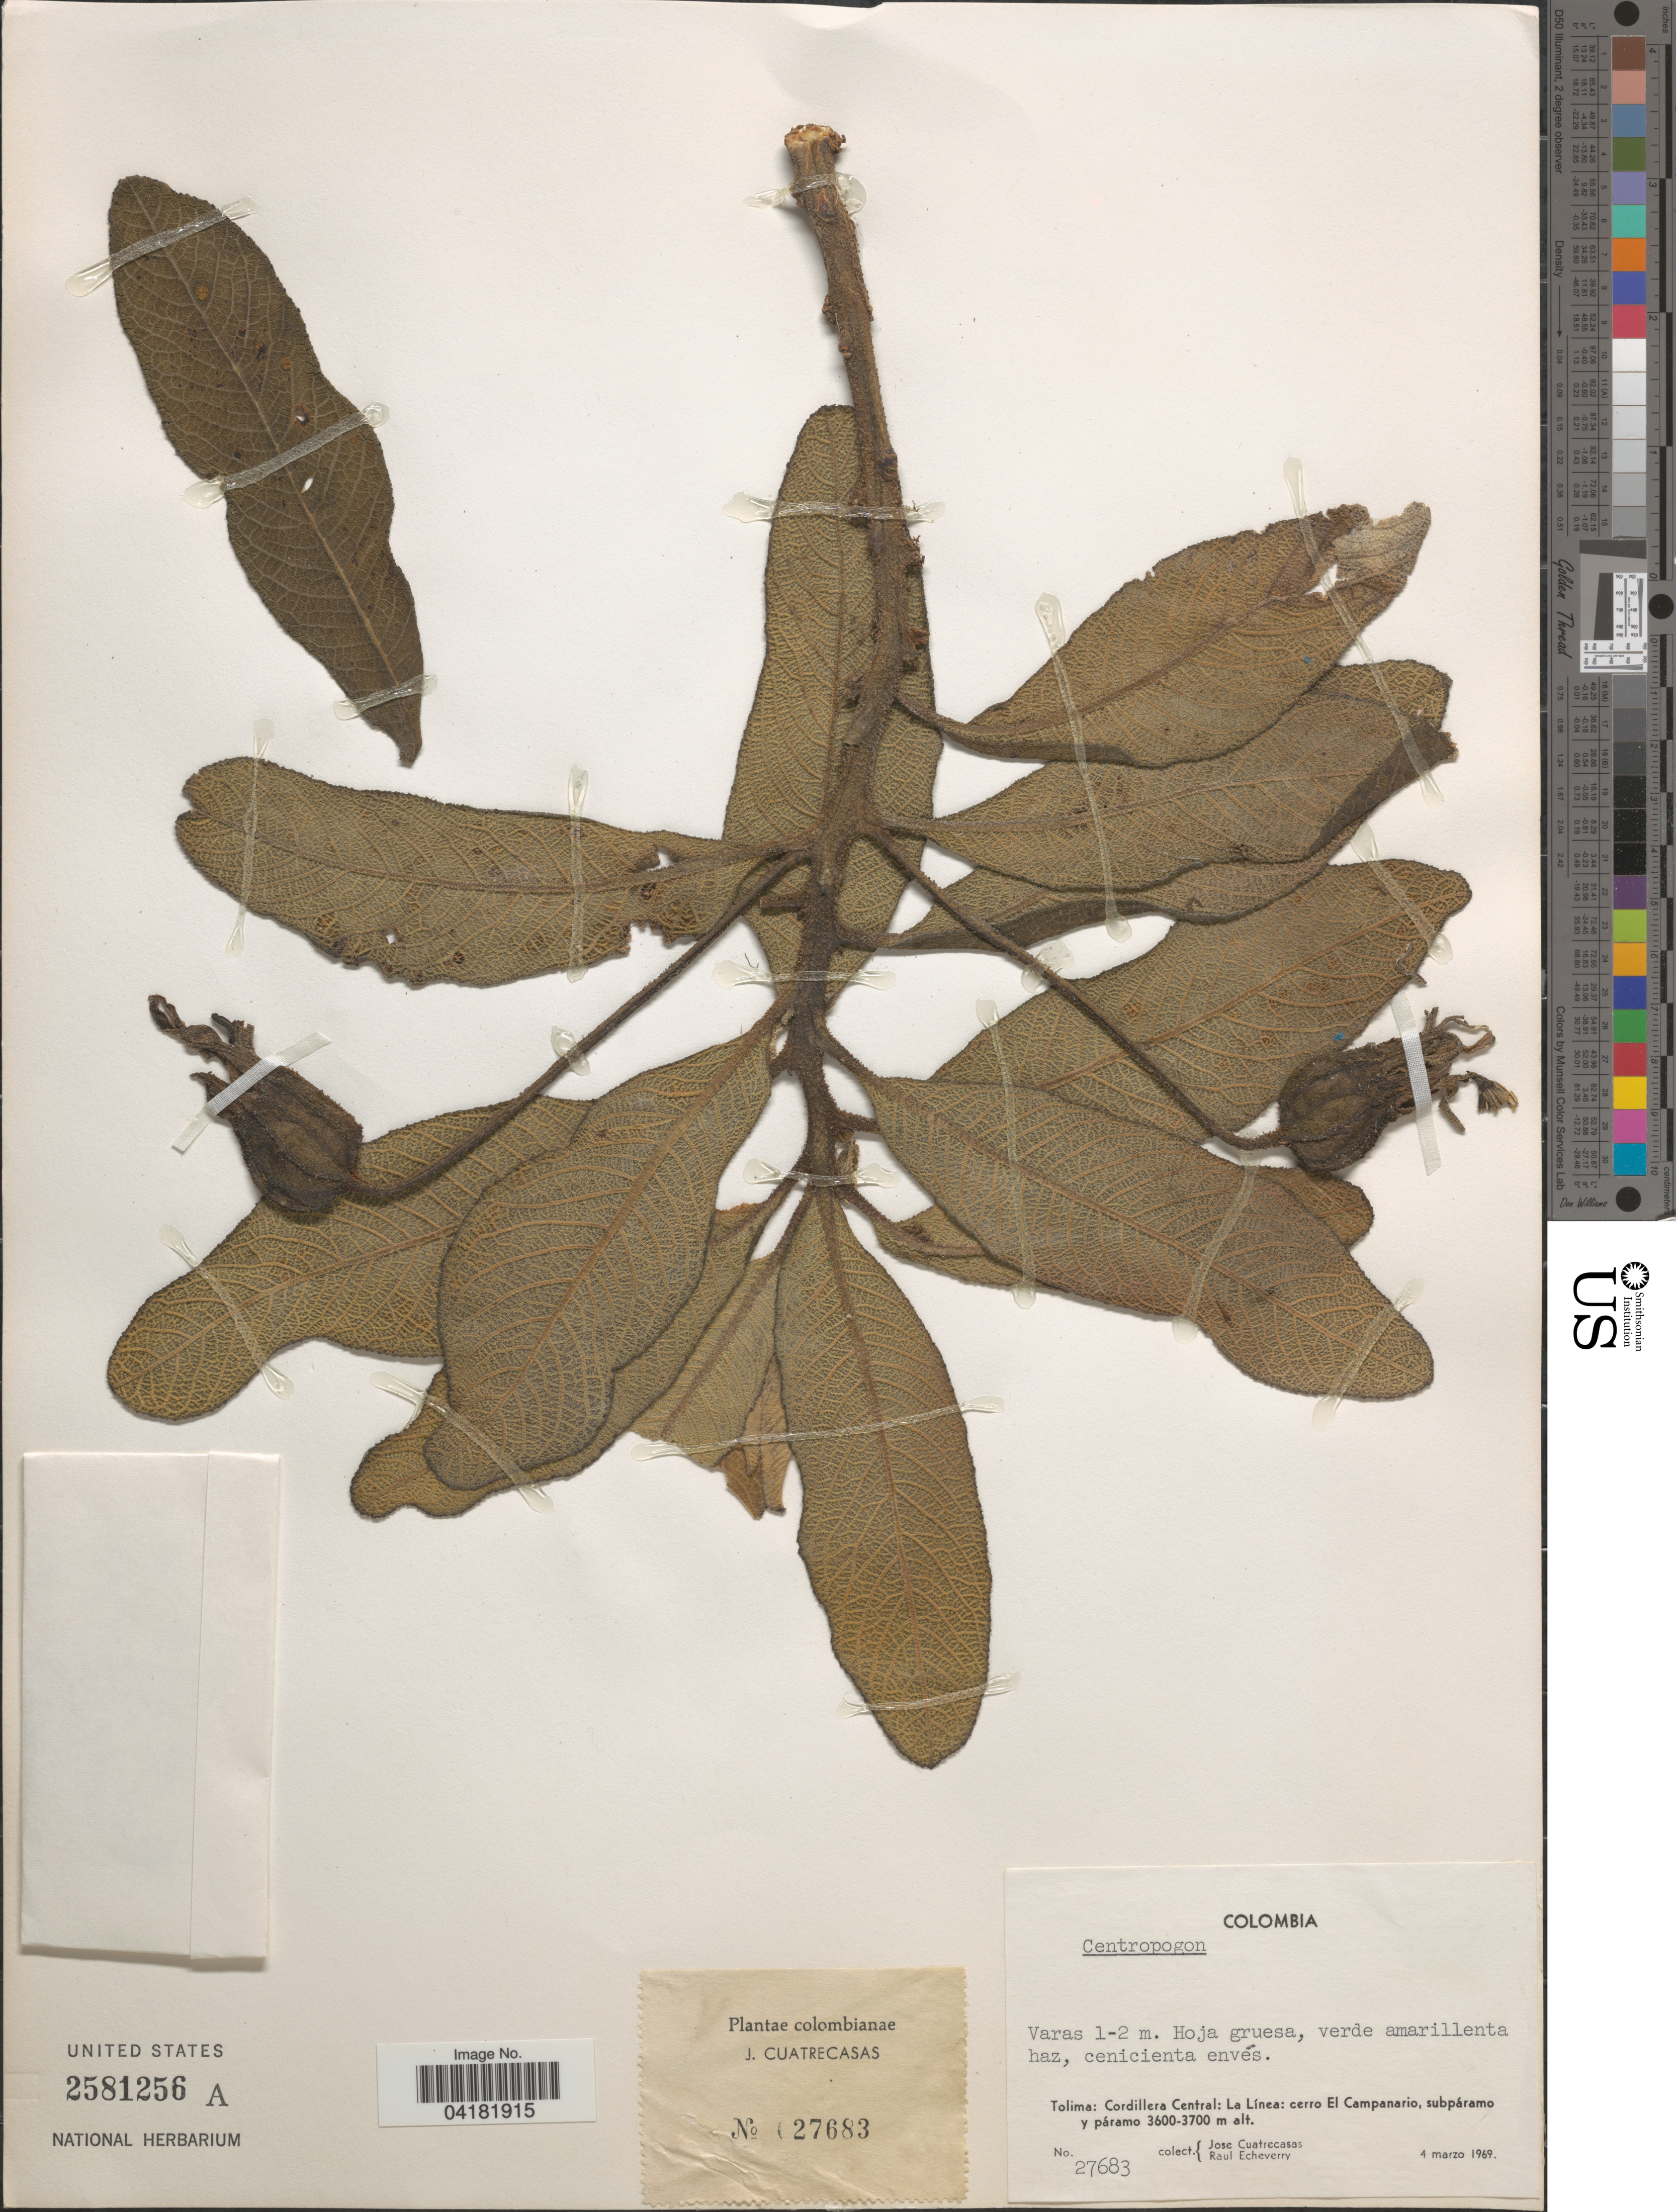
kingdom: Plantae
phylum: Tracheophyta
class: Magnoliopsida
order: Asterales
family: Campanulaceae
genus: Centropogon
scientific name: Centropogon sp.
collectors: J. Cuatrecasas & R. Echeverry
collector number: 27683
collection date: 1969-03-04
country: Colombia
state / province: Tolima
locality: Cordillera Central: La Línea: cerro El Campanario, subpáramo y páramo.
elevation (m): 3600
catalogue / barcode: US 2581256A